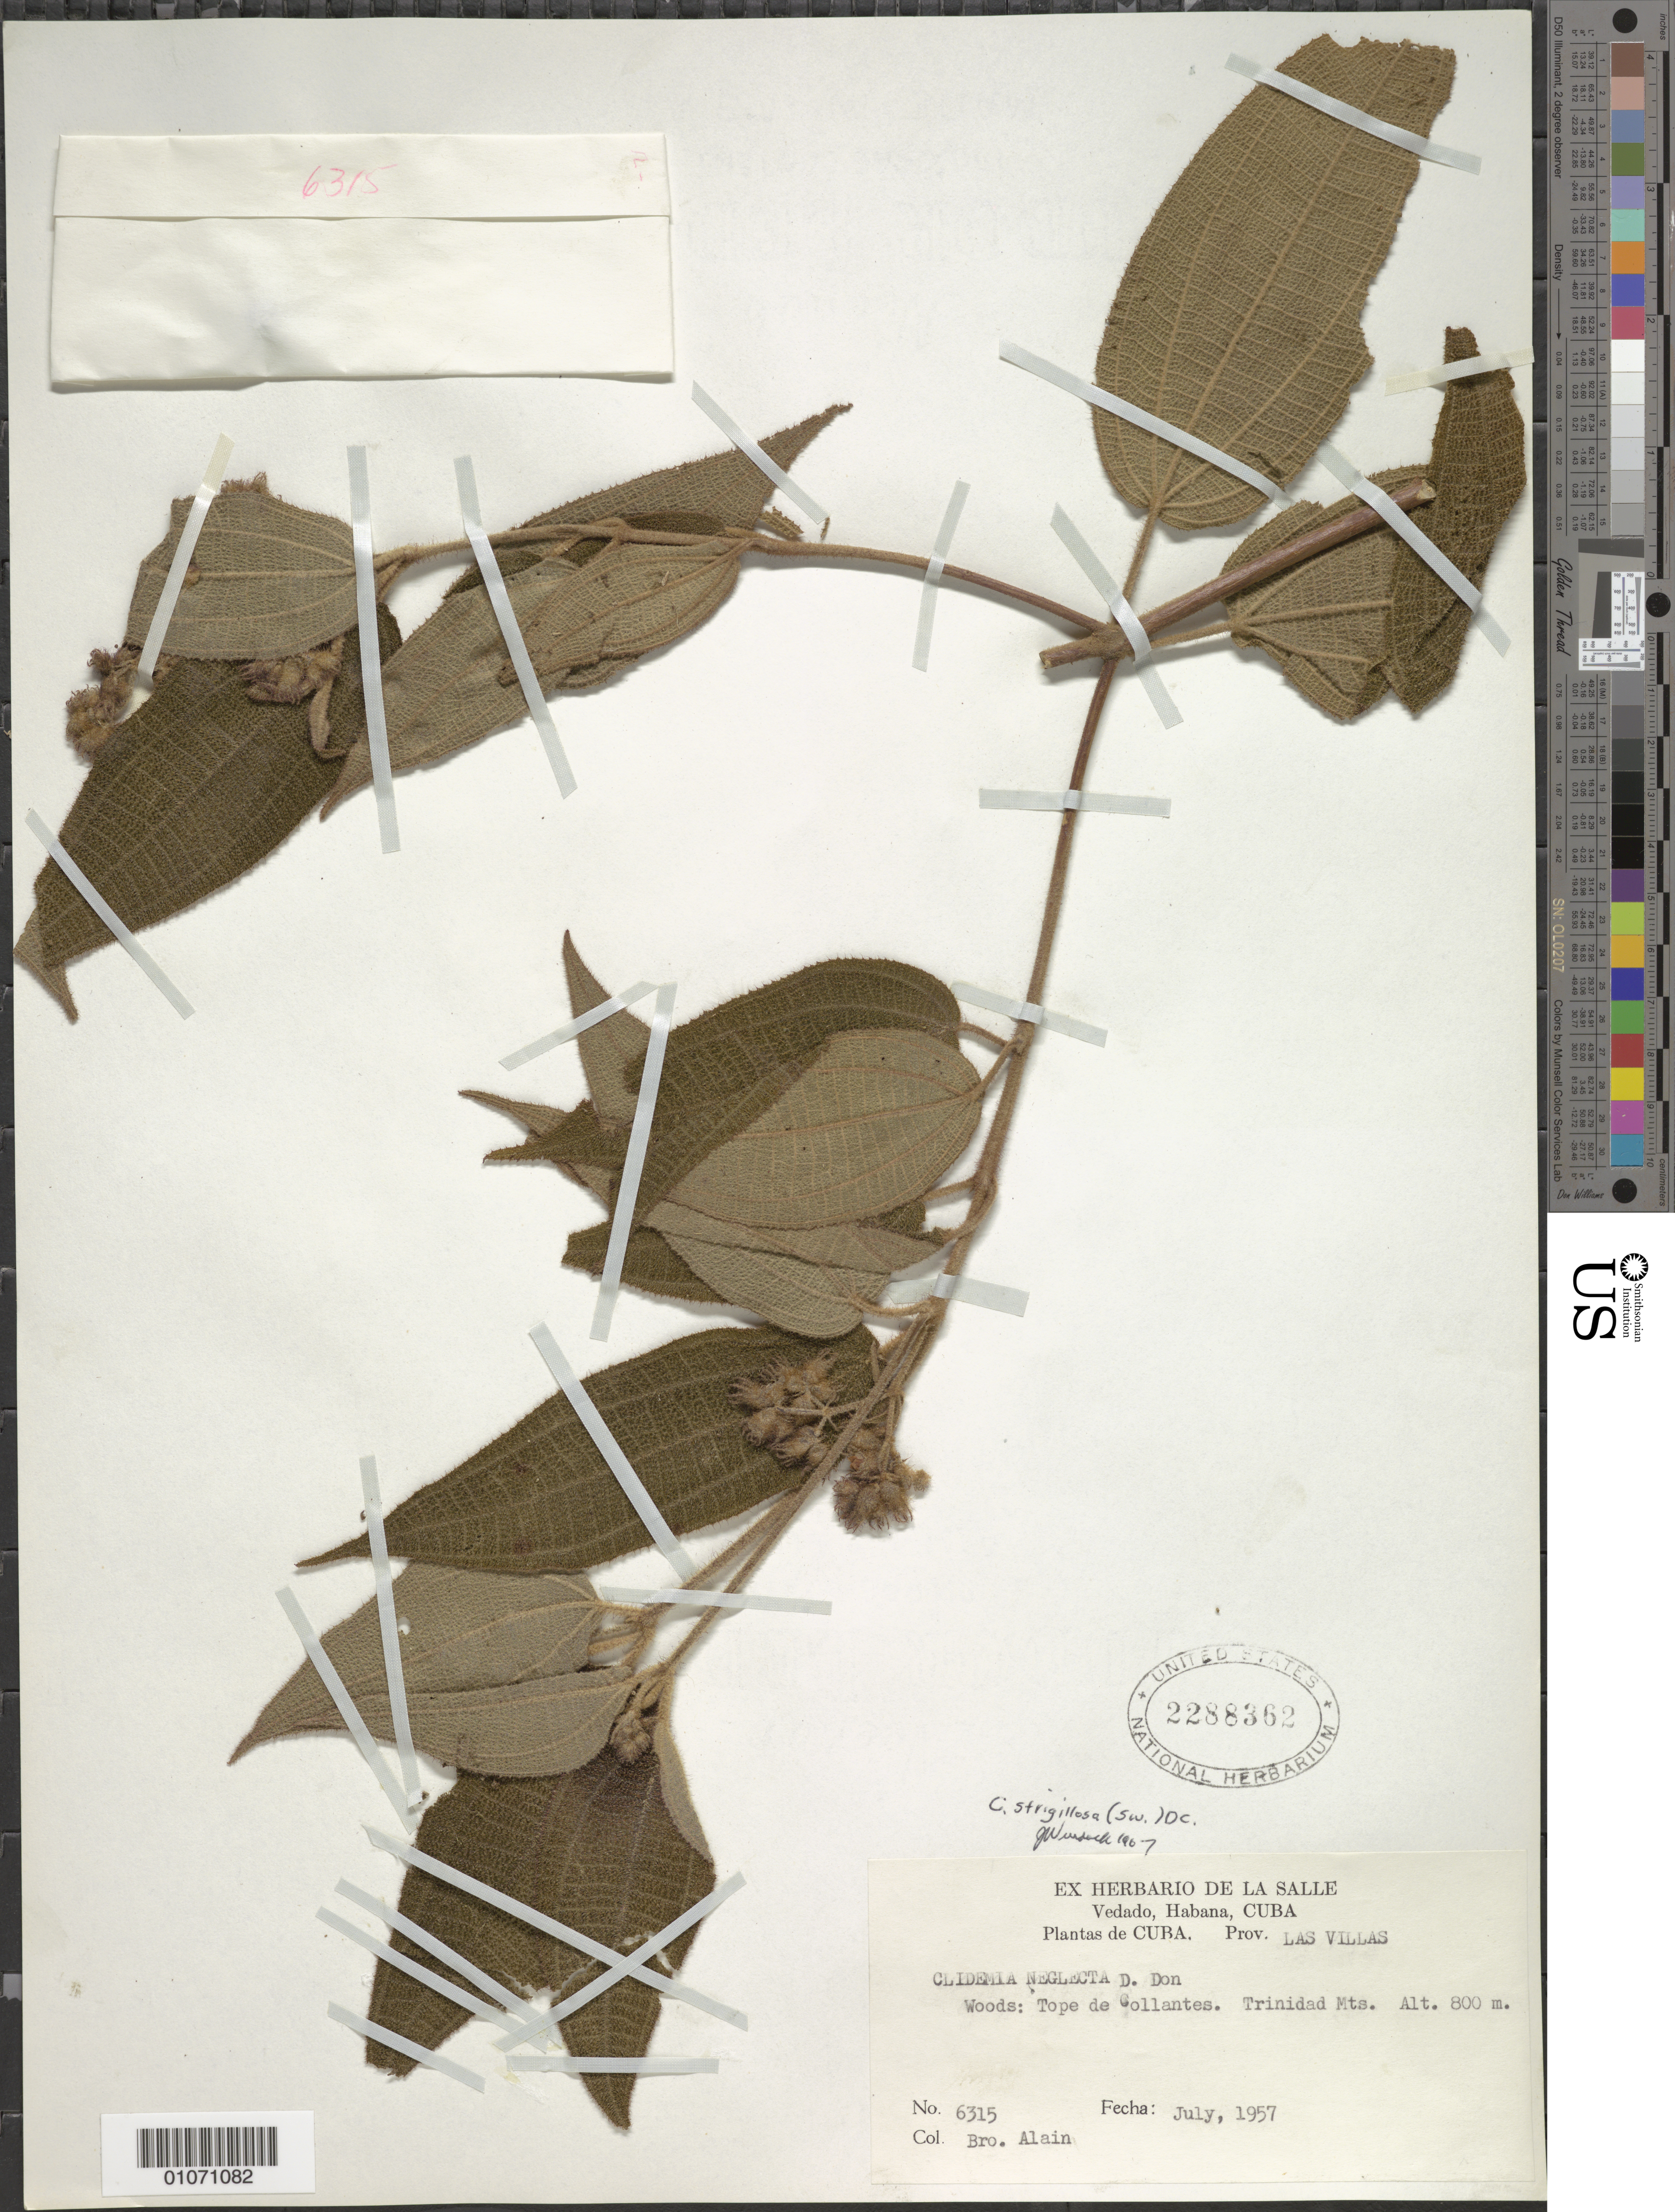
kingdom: Plantae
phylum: Tracheophyta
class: Magnoliopsida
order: Myrtales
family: Melastomataceae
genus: Clidemia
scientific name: Clidemia strigillosa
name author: (Sw.) DC.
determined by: Wurdack, John J., (US), US (UNITED STATES)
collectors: A. H. Liogier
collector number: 6315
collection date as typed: Jul 1957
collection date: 1957-07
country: Cuba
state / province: Las Villas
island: Cuba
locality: Trinidad Mts , Tope de Gollantes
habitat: Woods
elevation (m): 800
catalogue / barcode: US 2288362